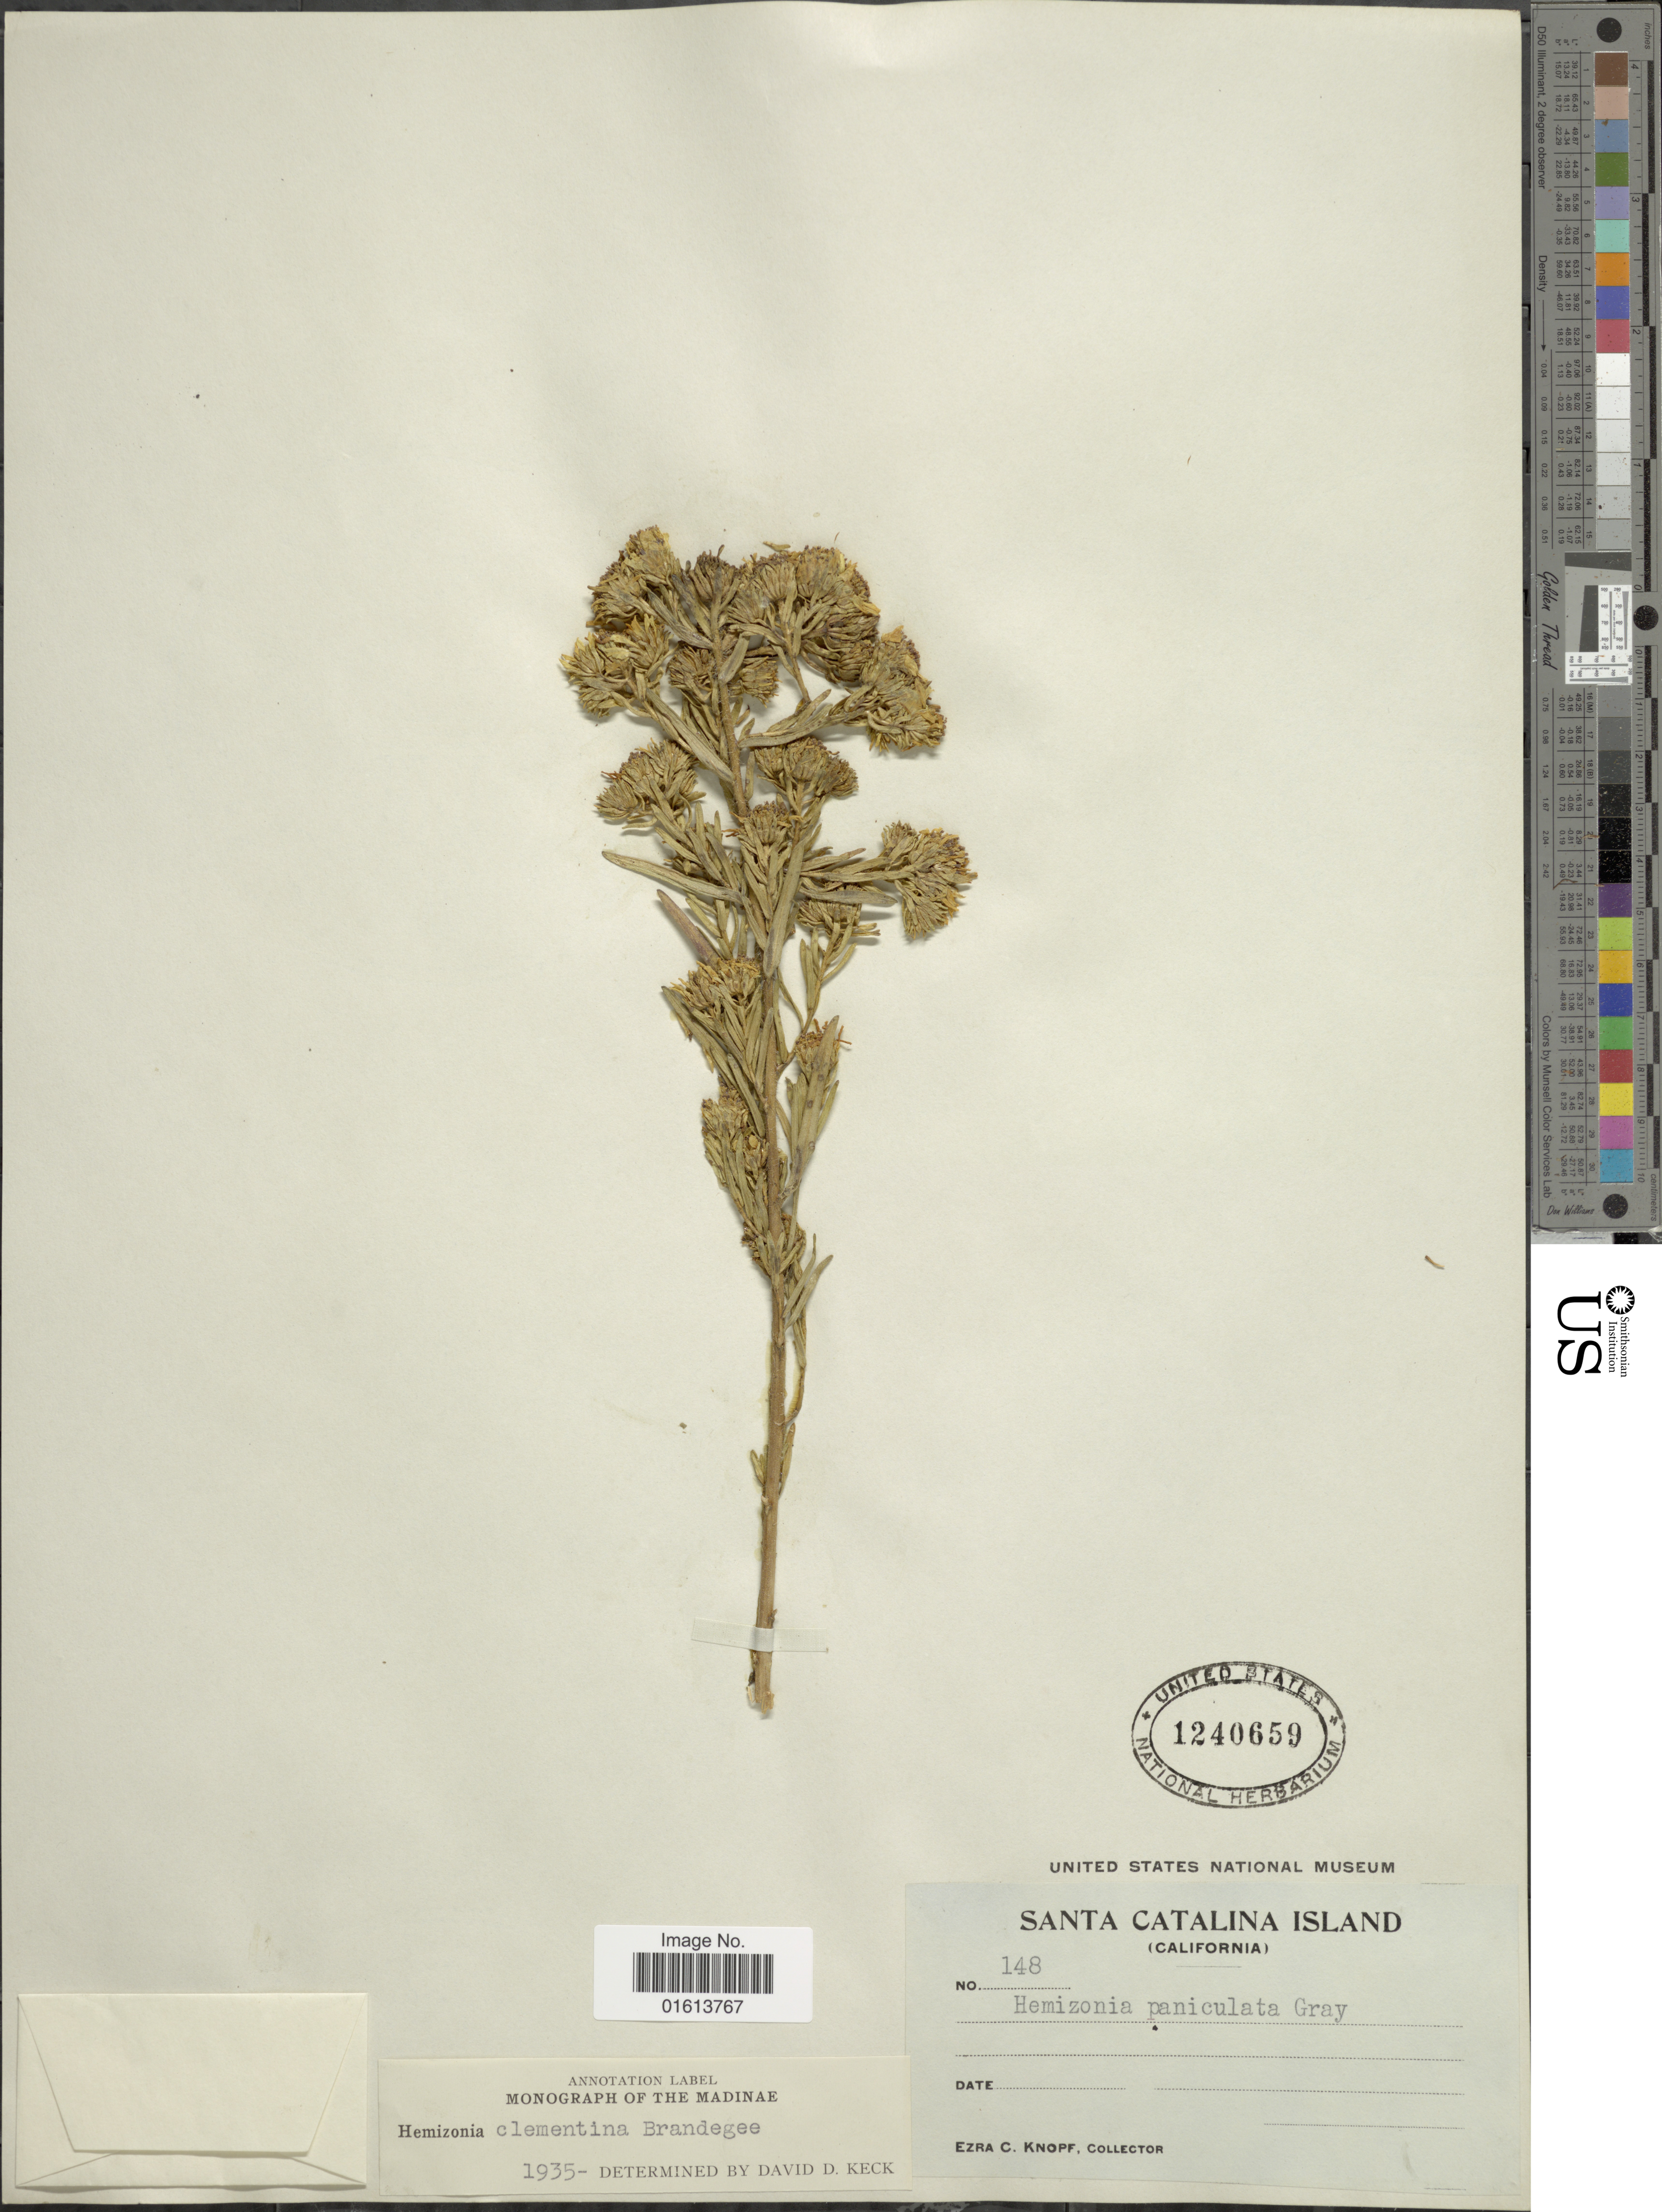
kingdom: Plantae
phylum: Tracheophyta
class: Magnoliopsida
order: Asterales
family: Asteraceae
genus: Deinandra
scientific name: Deinandra clementina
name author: (Brandegee) B.G. Baldwin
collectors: E. Knopf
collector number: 148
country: United States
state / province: California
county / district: Los Angeles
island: Santa Catalina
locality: San Catalina Island (California)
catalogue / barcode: US 1240659